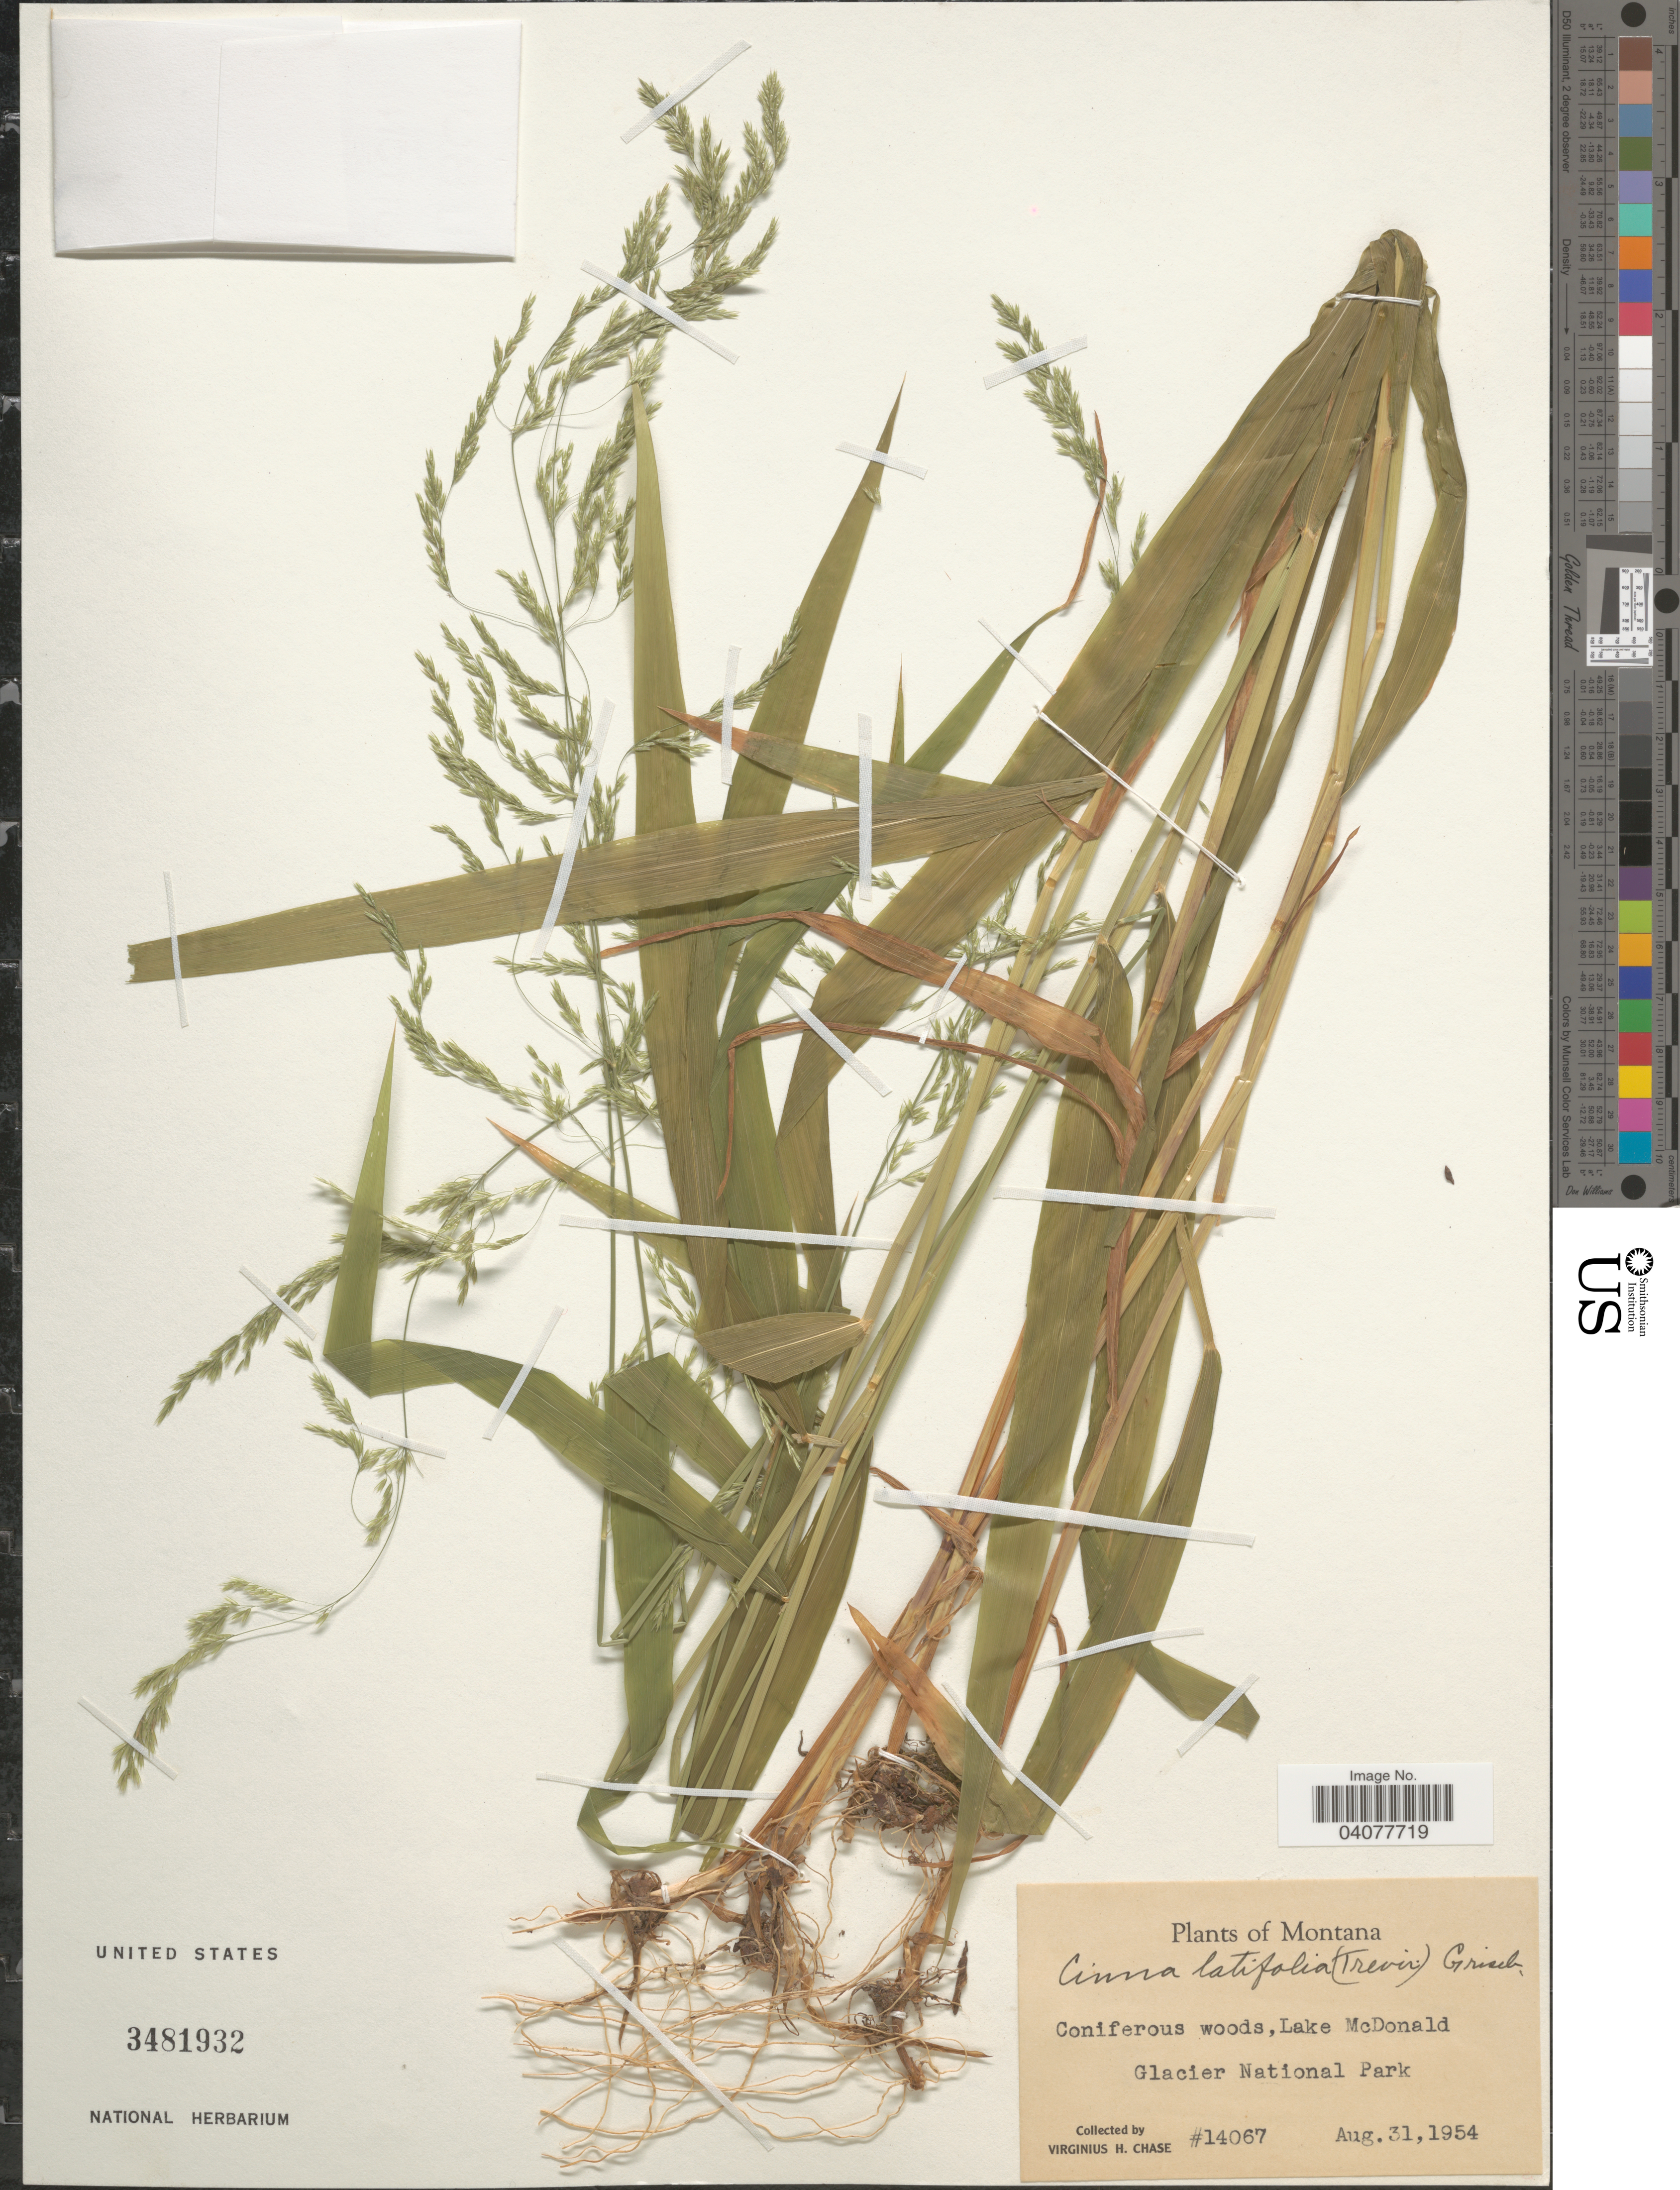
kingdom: Plantae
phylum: Tracheophyta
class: Liliopsida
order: Poales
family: Poaceae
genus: Cinna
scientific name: Cinna latifolia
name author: (Trevir. ex Goeppert) Griseb.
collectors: V. H. Chase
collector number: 14067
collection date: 1954-08-31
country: United States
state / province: Montana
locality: Coniferous woods, Lake McDonald. Glacier National Park.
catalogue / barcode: US 3481932